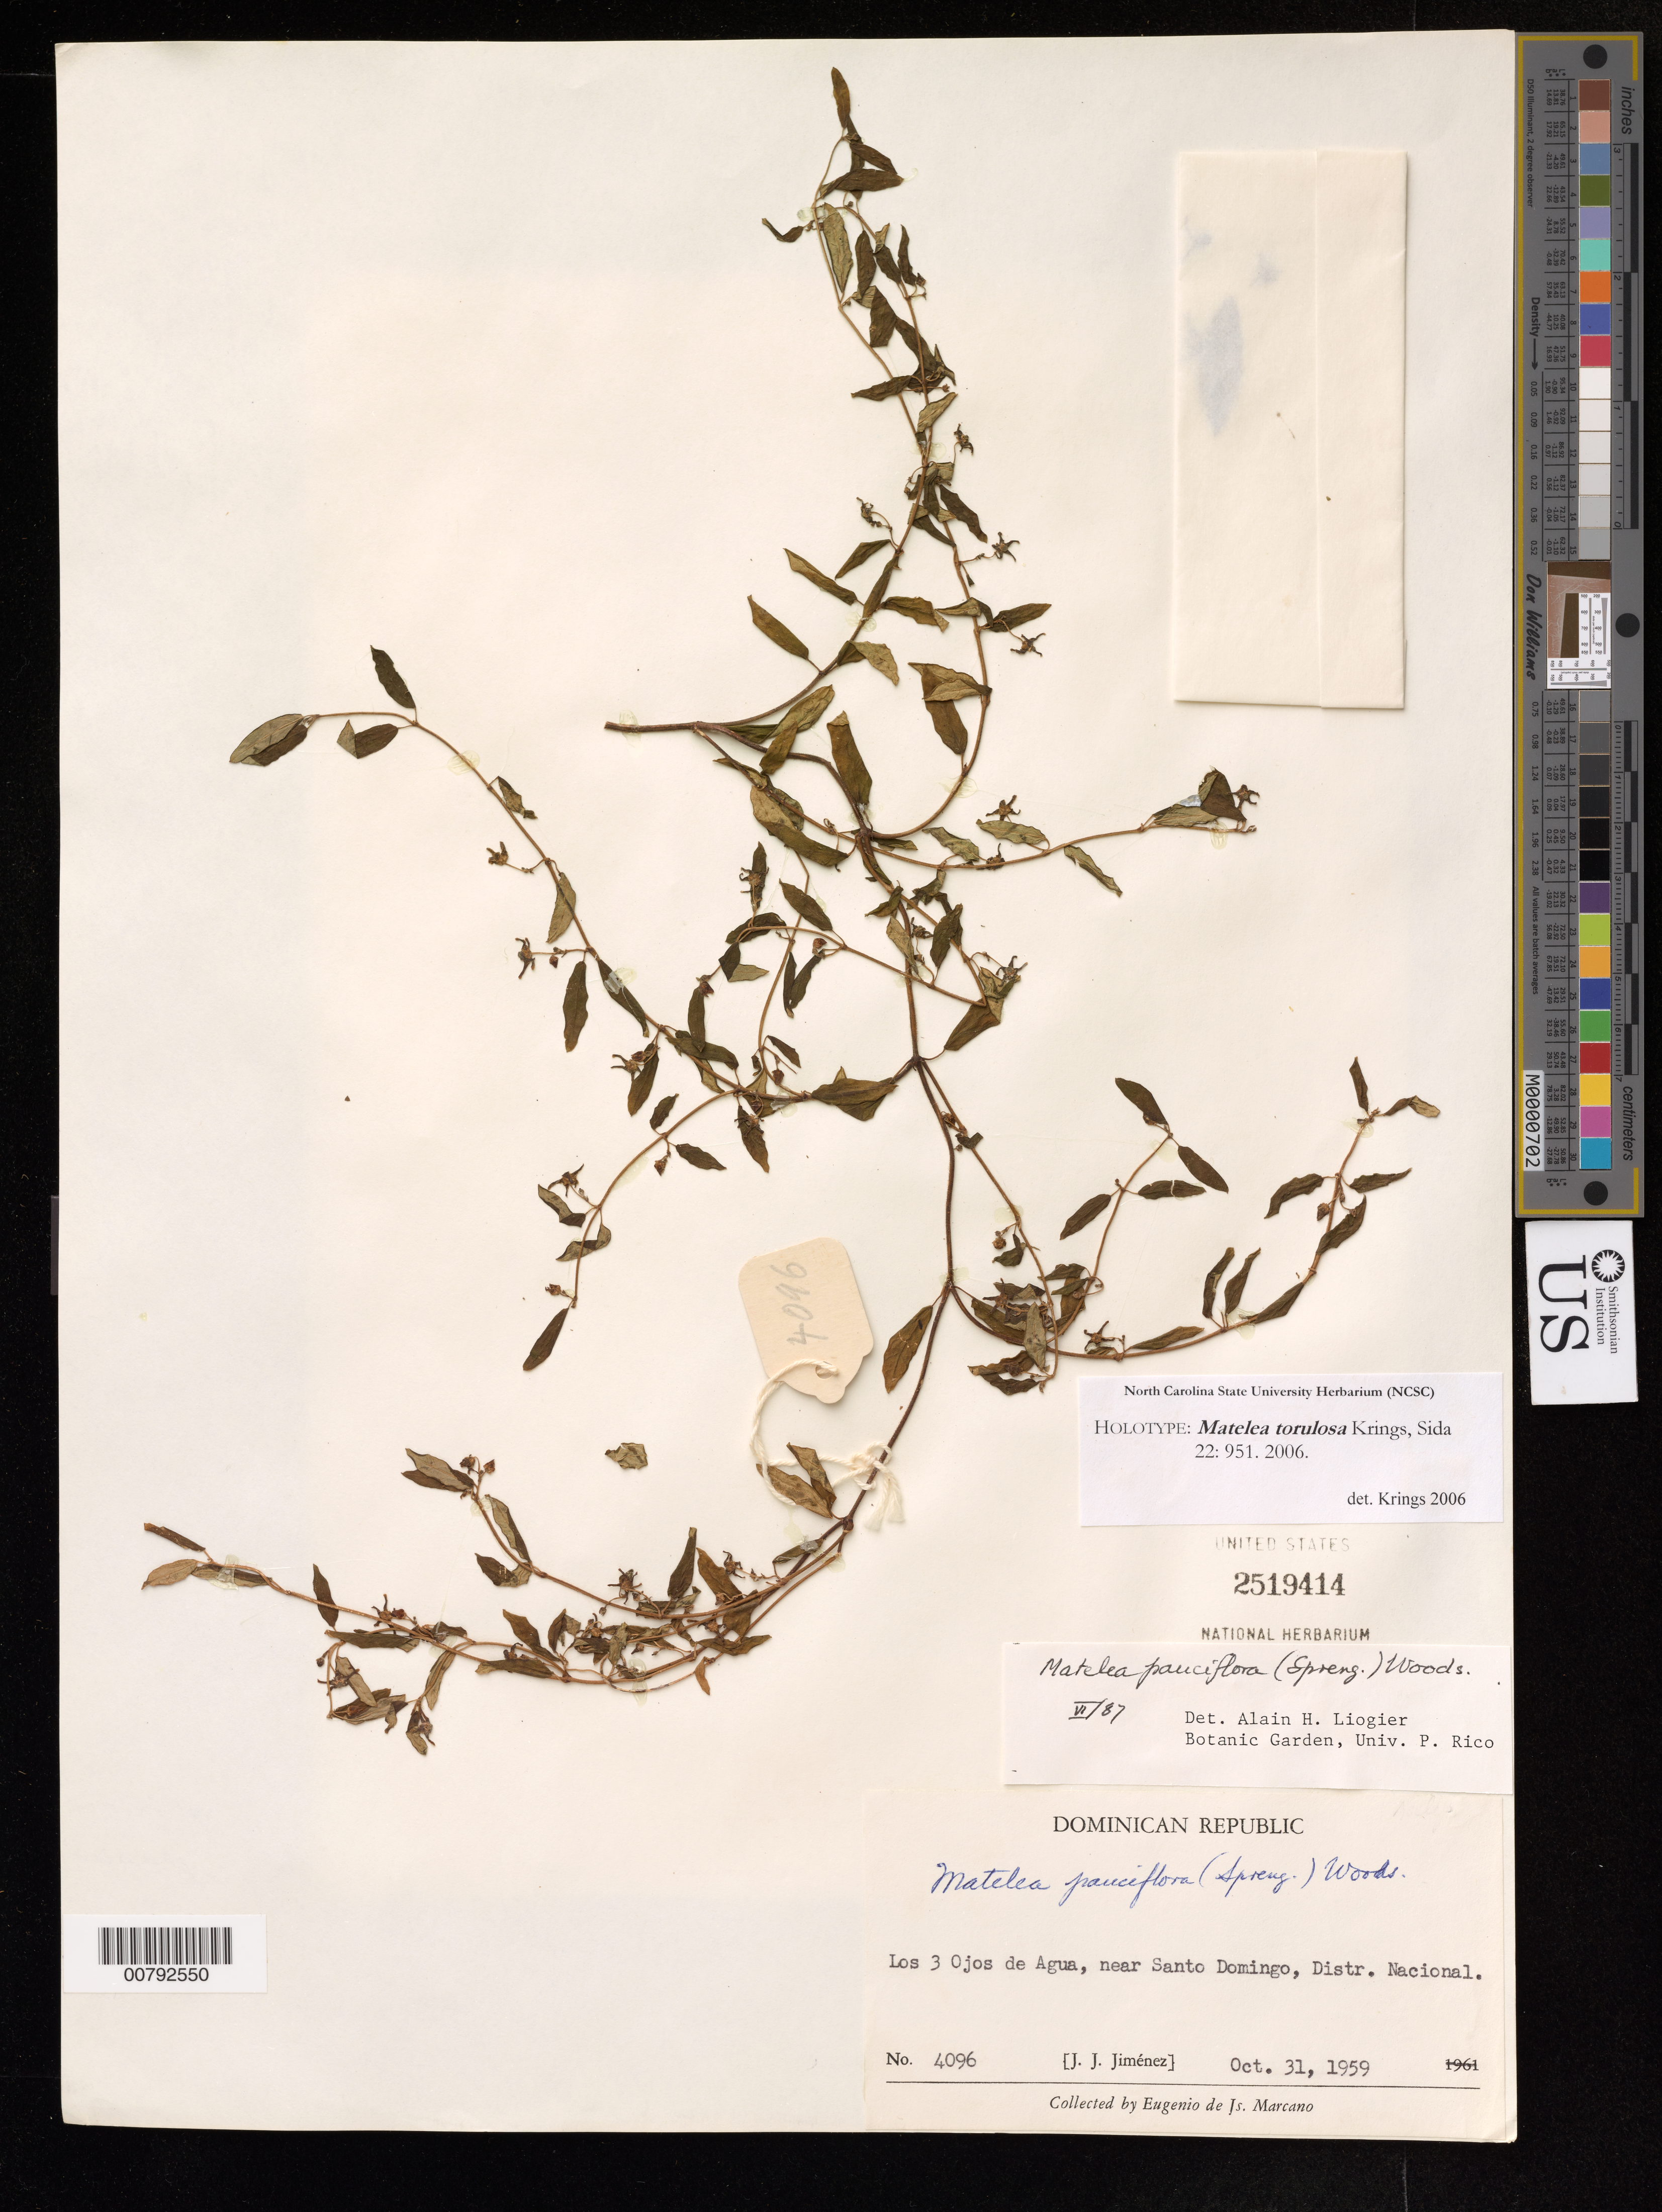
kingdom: Plantae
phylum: Tracheophyta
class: Magnoliopsida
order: Gentianales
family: Apocynaceae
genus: Matelea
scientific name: Matelea torulosa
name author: Krings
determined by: Krings, A.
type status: Holotype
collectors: J. J. Jiménez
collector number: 4096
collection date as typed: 31 Oct 1959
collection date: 1959-10-31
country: Dominican Republic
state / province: Distrito Nacional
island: Hispaniola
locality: Near Santo Domingo, Los 3 (Tres) Ojos de Agua.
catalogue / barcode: US 2519414